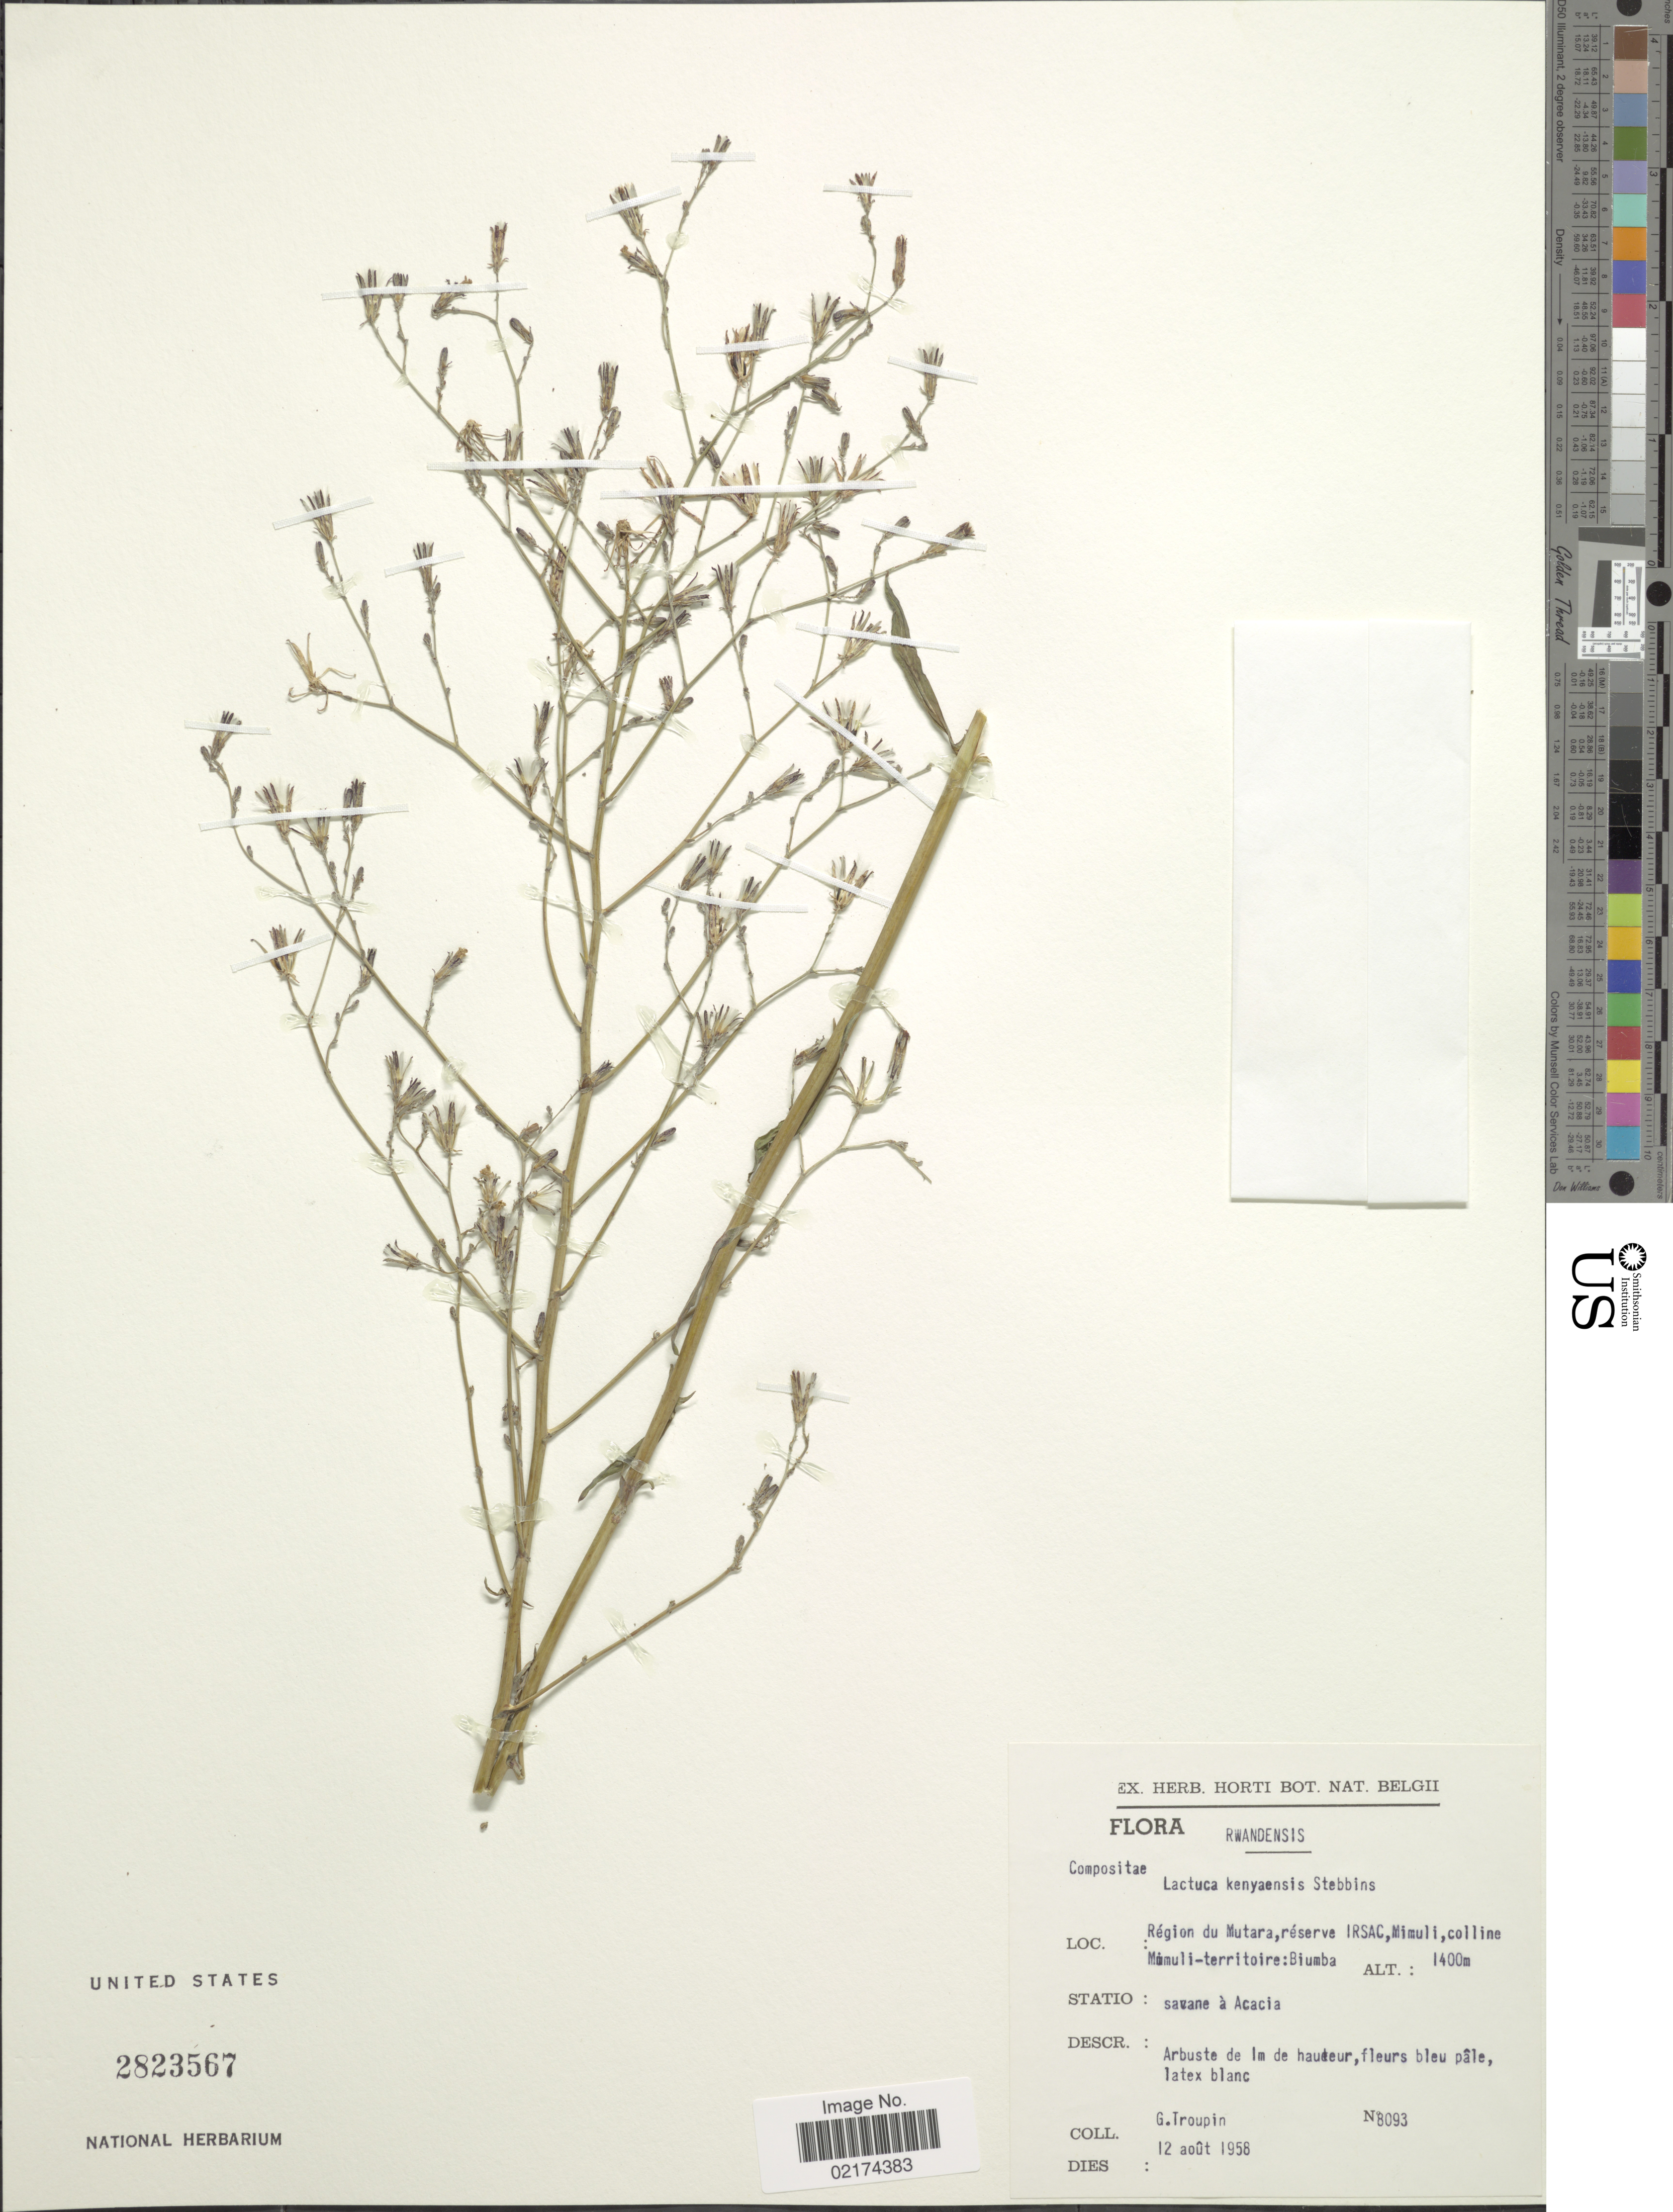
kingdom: Plantae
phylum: Tracheophyta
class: Magnoliopsida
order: Asterales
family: Asteraceae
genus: Lactuca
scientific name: Lactuca inermis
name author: Forssk.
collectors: G. Troupin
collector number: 8093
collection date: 1958-08-12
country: Rwanda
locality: Region du Mutara, reserve IRSAC, Mimuli, colline Mimuli. territoire Biumba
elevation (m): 1400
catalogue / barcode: US 2823567